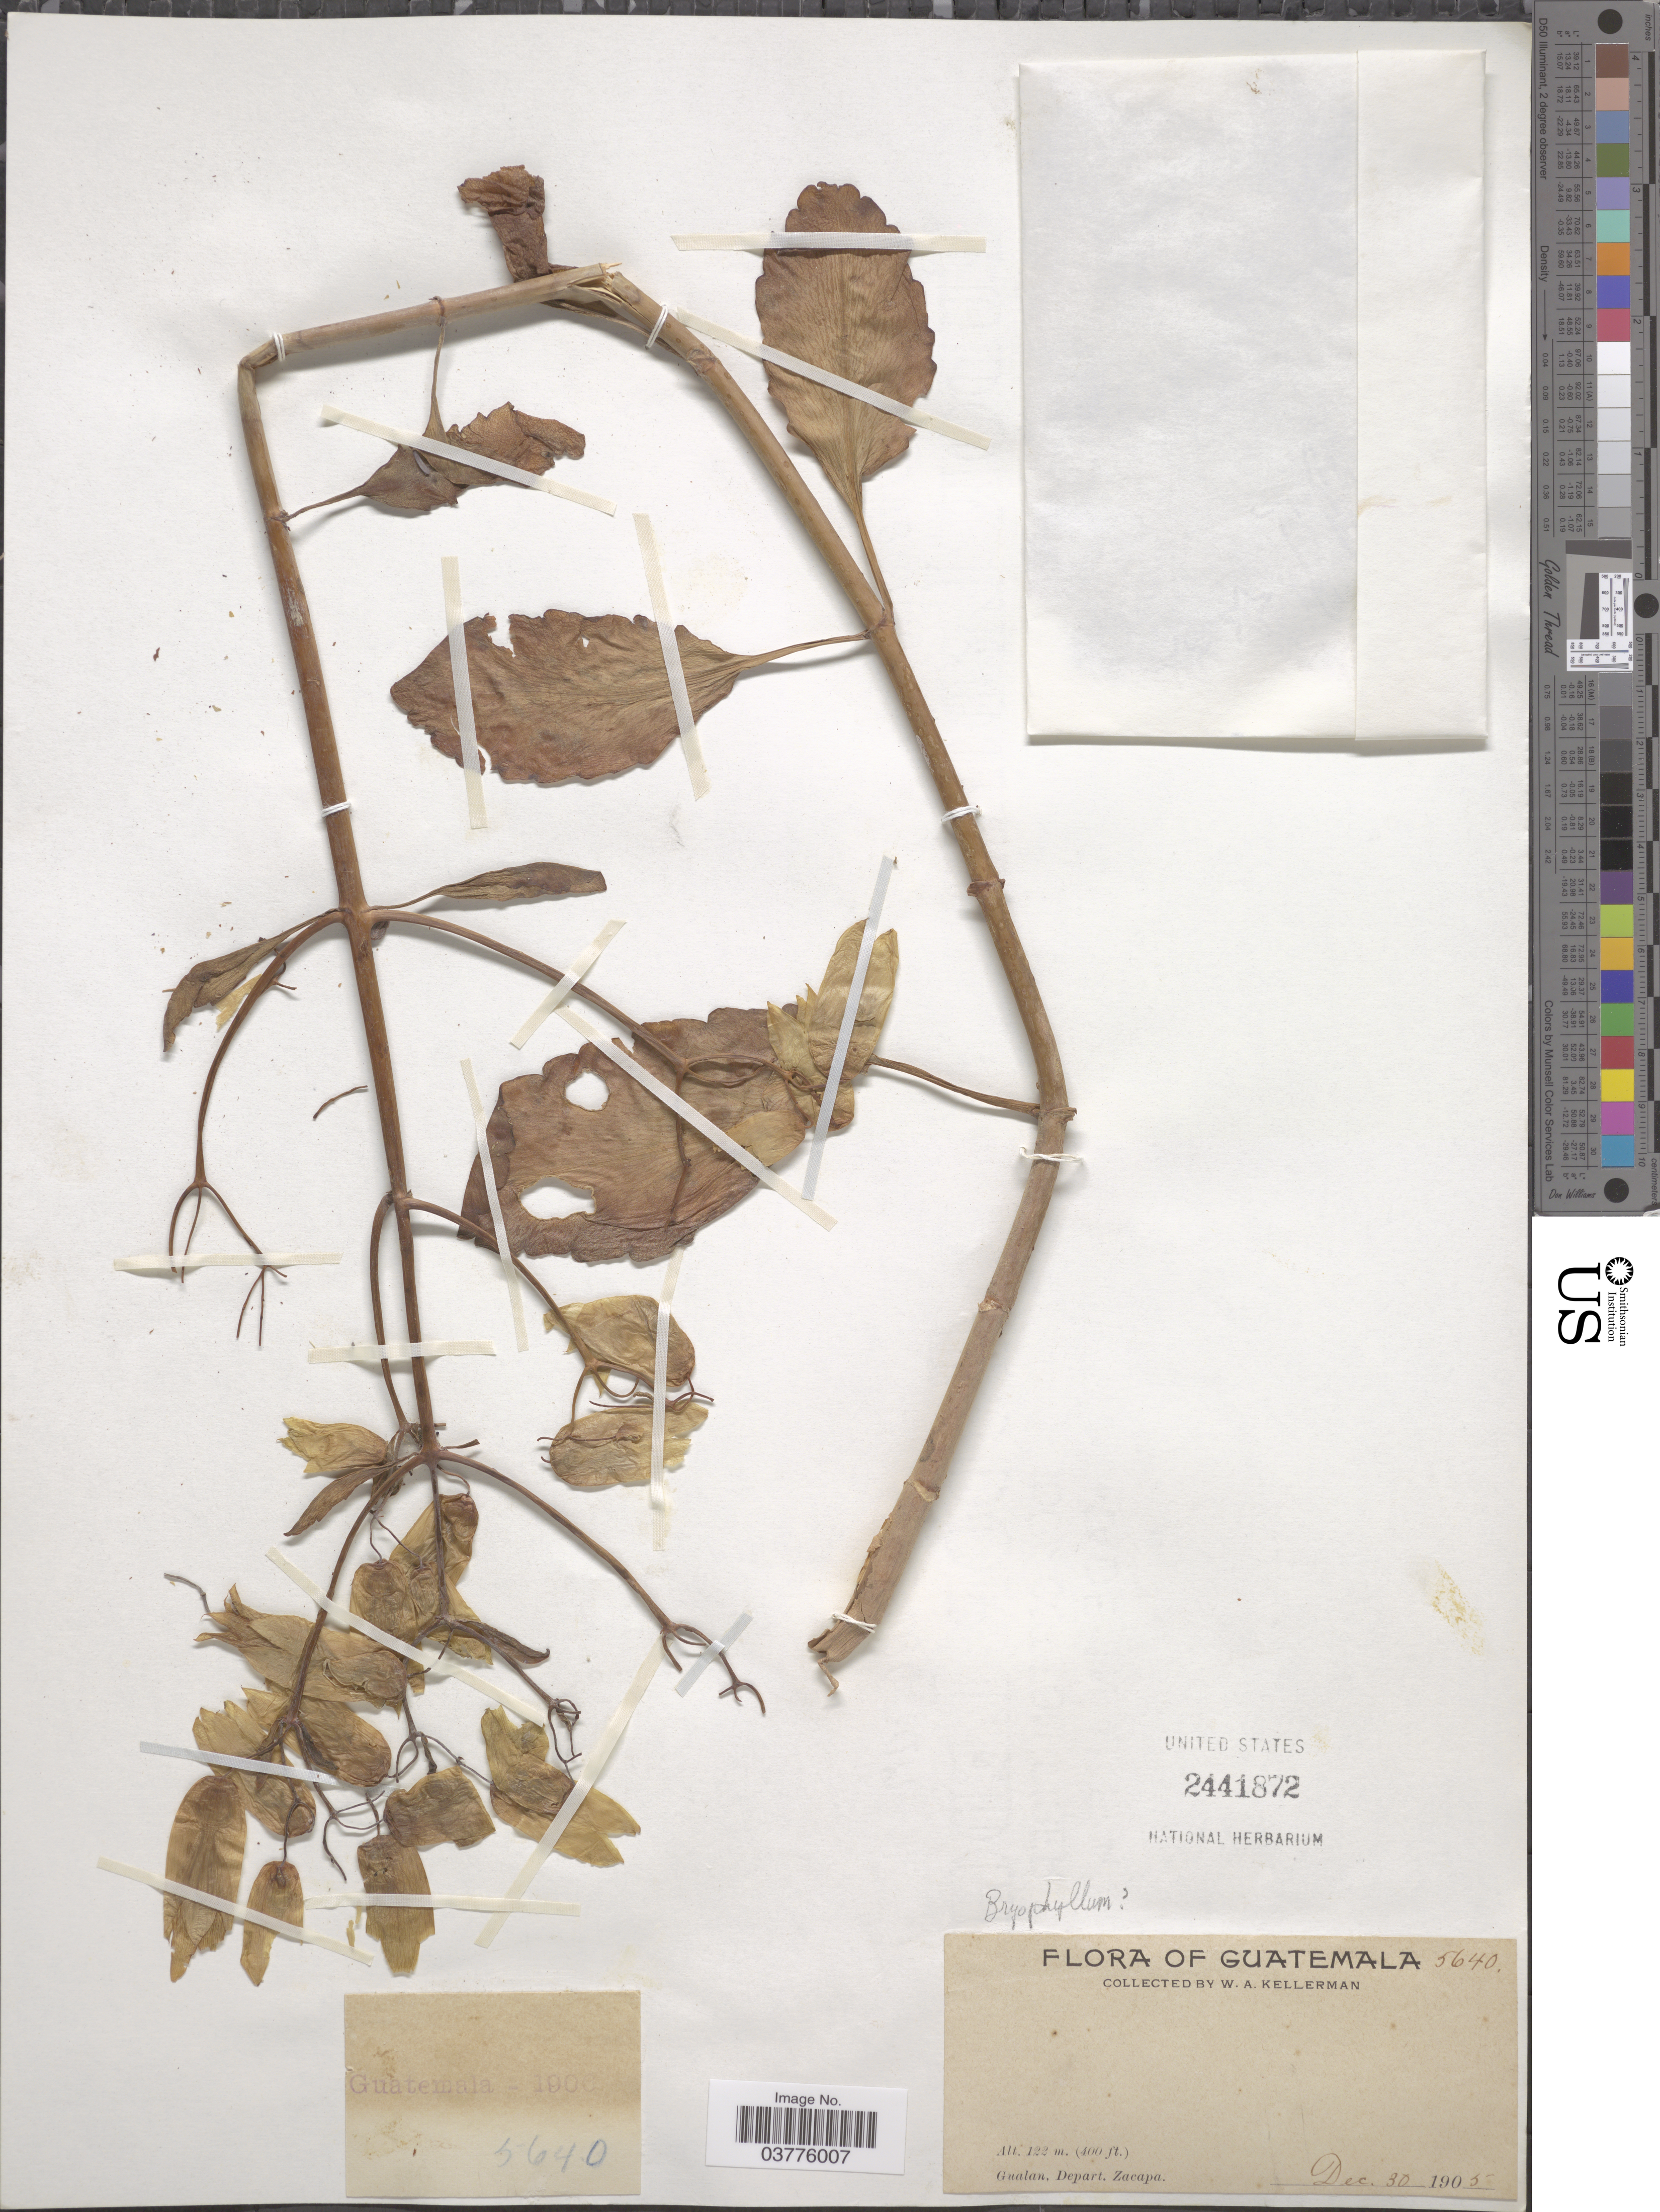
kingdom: Plantae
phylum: Tracheophyta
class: Magnoliopsida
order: Saxifragales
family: Crassulaceae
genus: Kalanchoe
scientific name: Kalanchoe pinnata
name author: (Lam.) Pers.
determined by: Strong, Mark T., (BOT), Smithsonian Institution - National Museum of Natural History (UNITED STATES)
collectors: W. Kellerman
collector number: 5640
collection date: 1905-12-30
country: Guatemala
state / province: Zacapa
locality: Gualan, Depart. Zacapa.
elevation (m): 122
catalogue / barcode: US 2441872